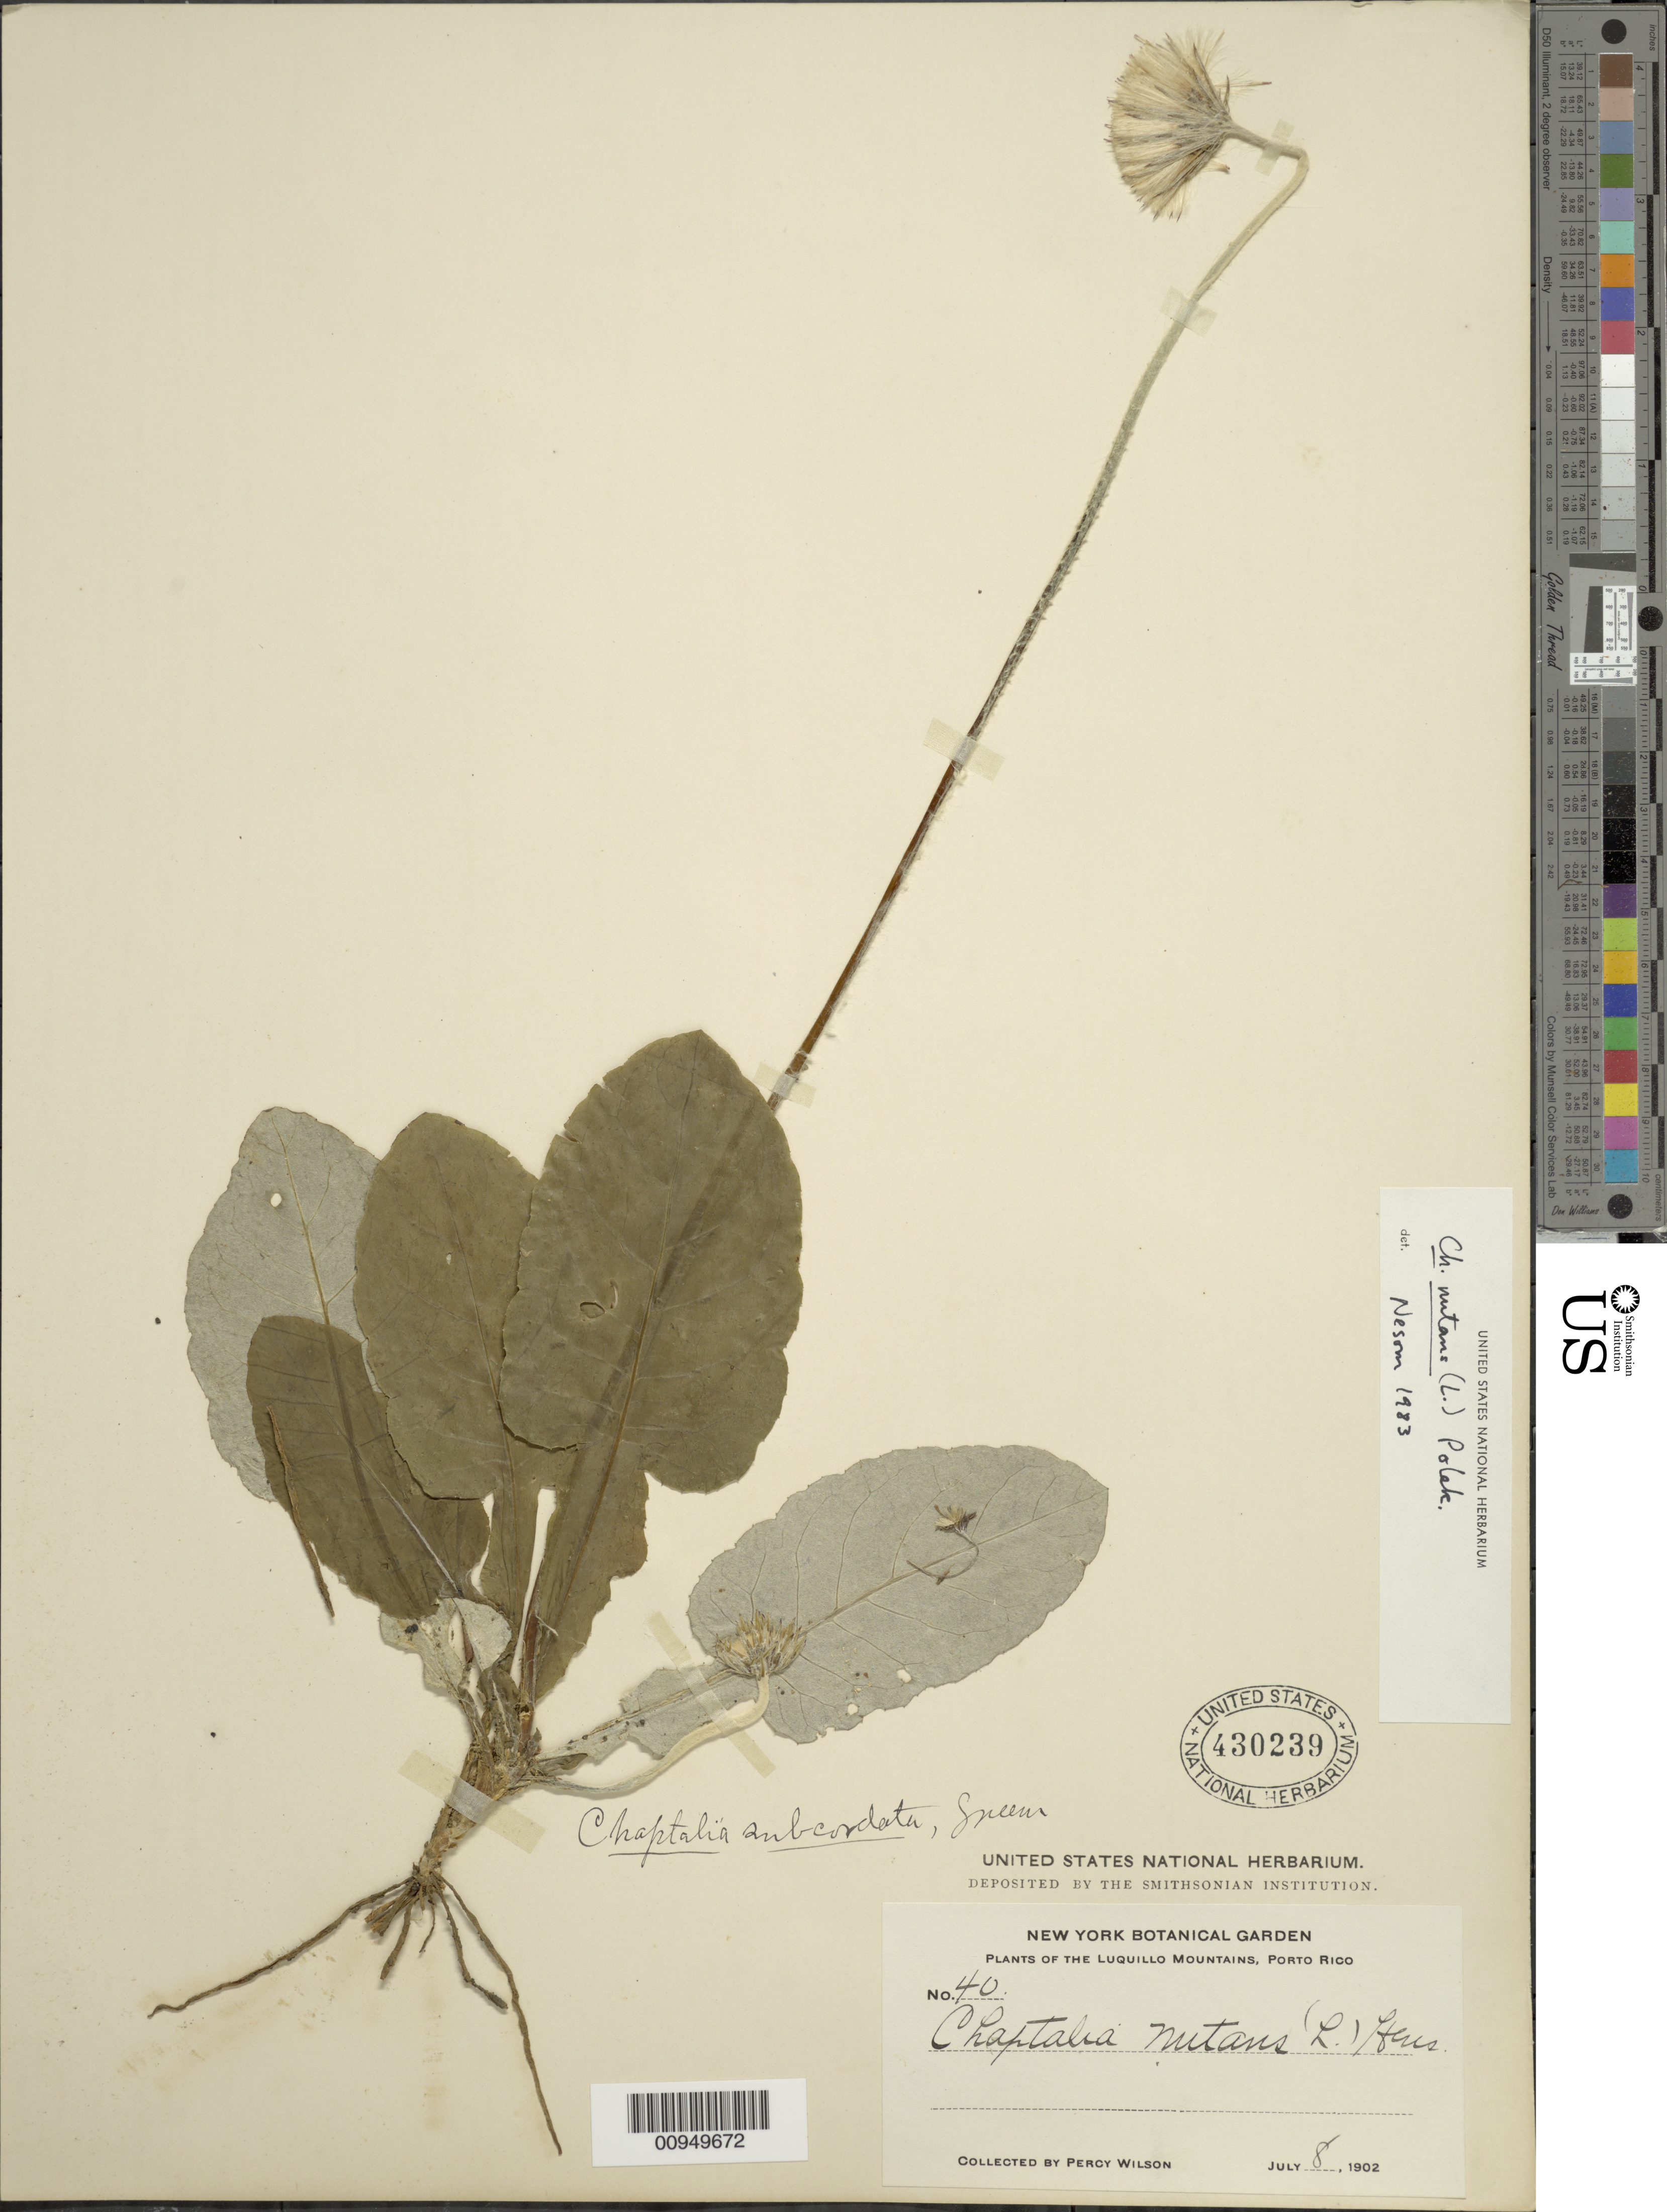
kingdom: Plantae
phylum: Tracheophyta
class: Magnoliopsida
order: Asterales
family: Asteraceae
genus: Chaptalia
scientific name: Chaptalia nutans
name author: (L.) Pol.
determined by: Nesom, Guy L.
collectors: P. Wilson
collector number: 40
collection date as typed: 08 Jul 1902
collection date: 1902-07-08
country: Puerto Rico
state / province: Luquillo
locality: Luquillo Mountains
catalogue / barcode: US 460239